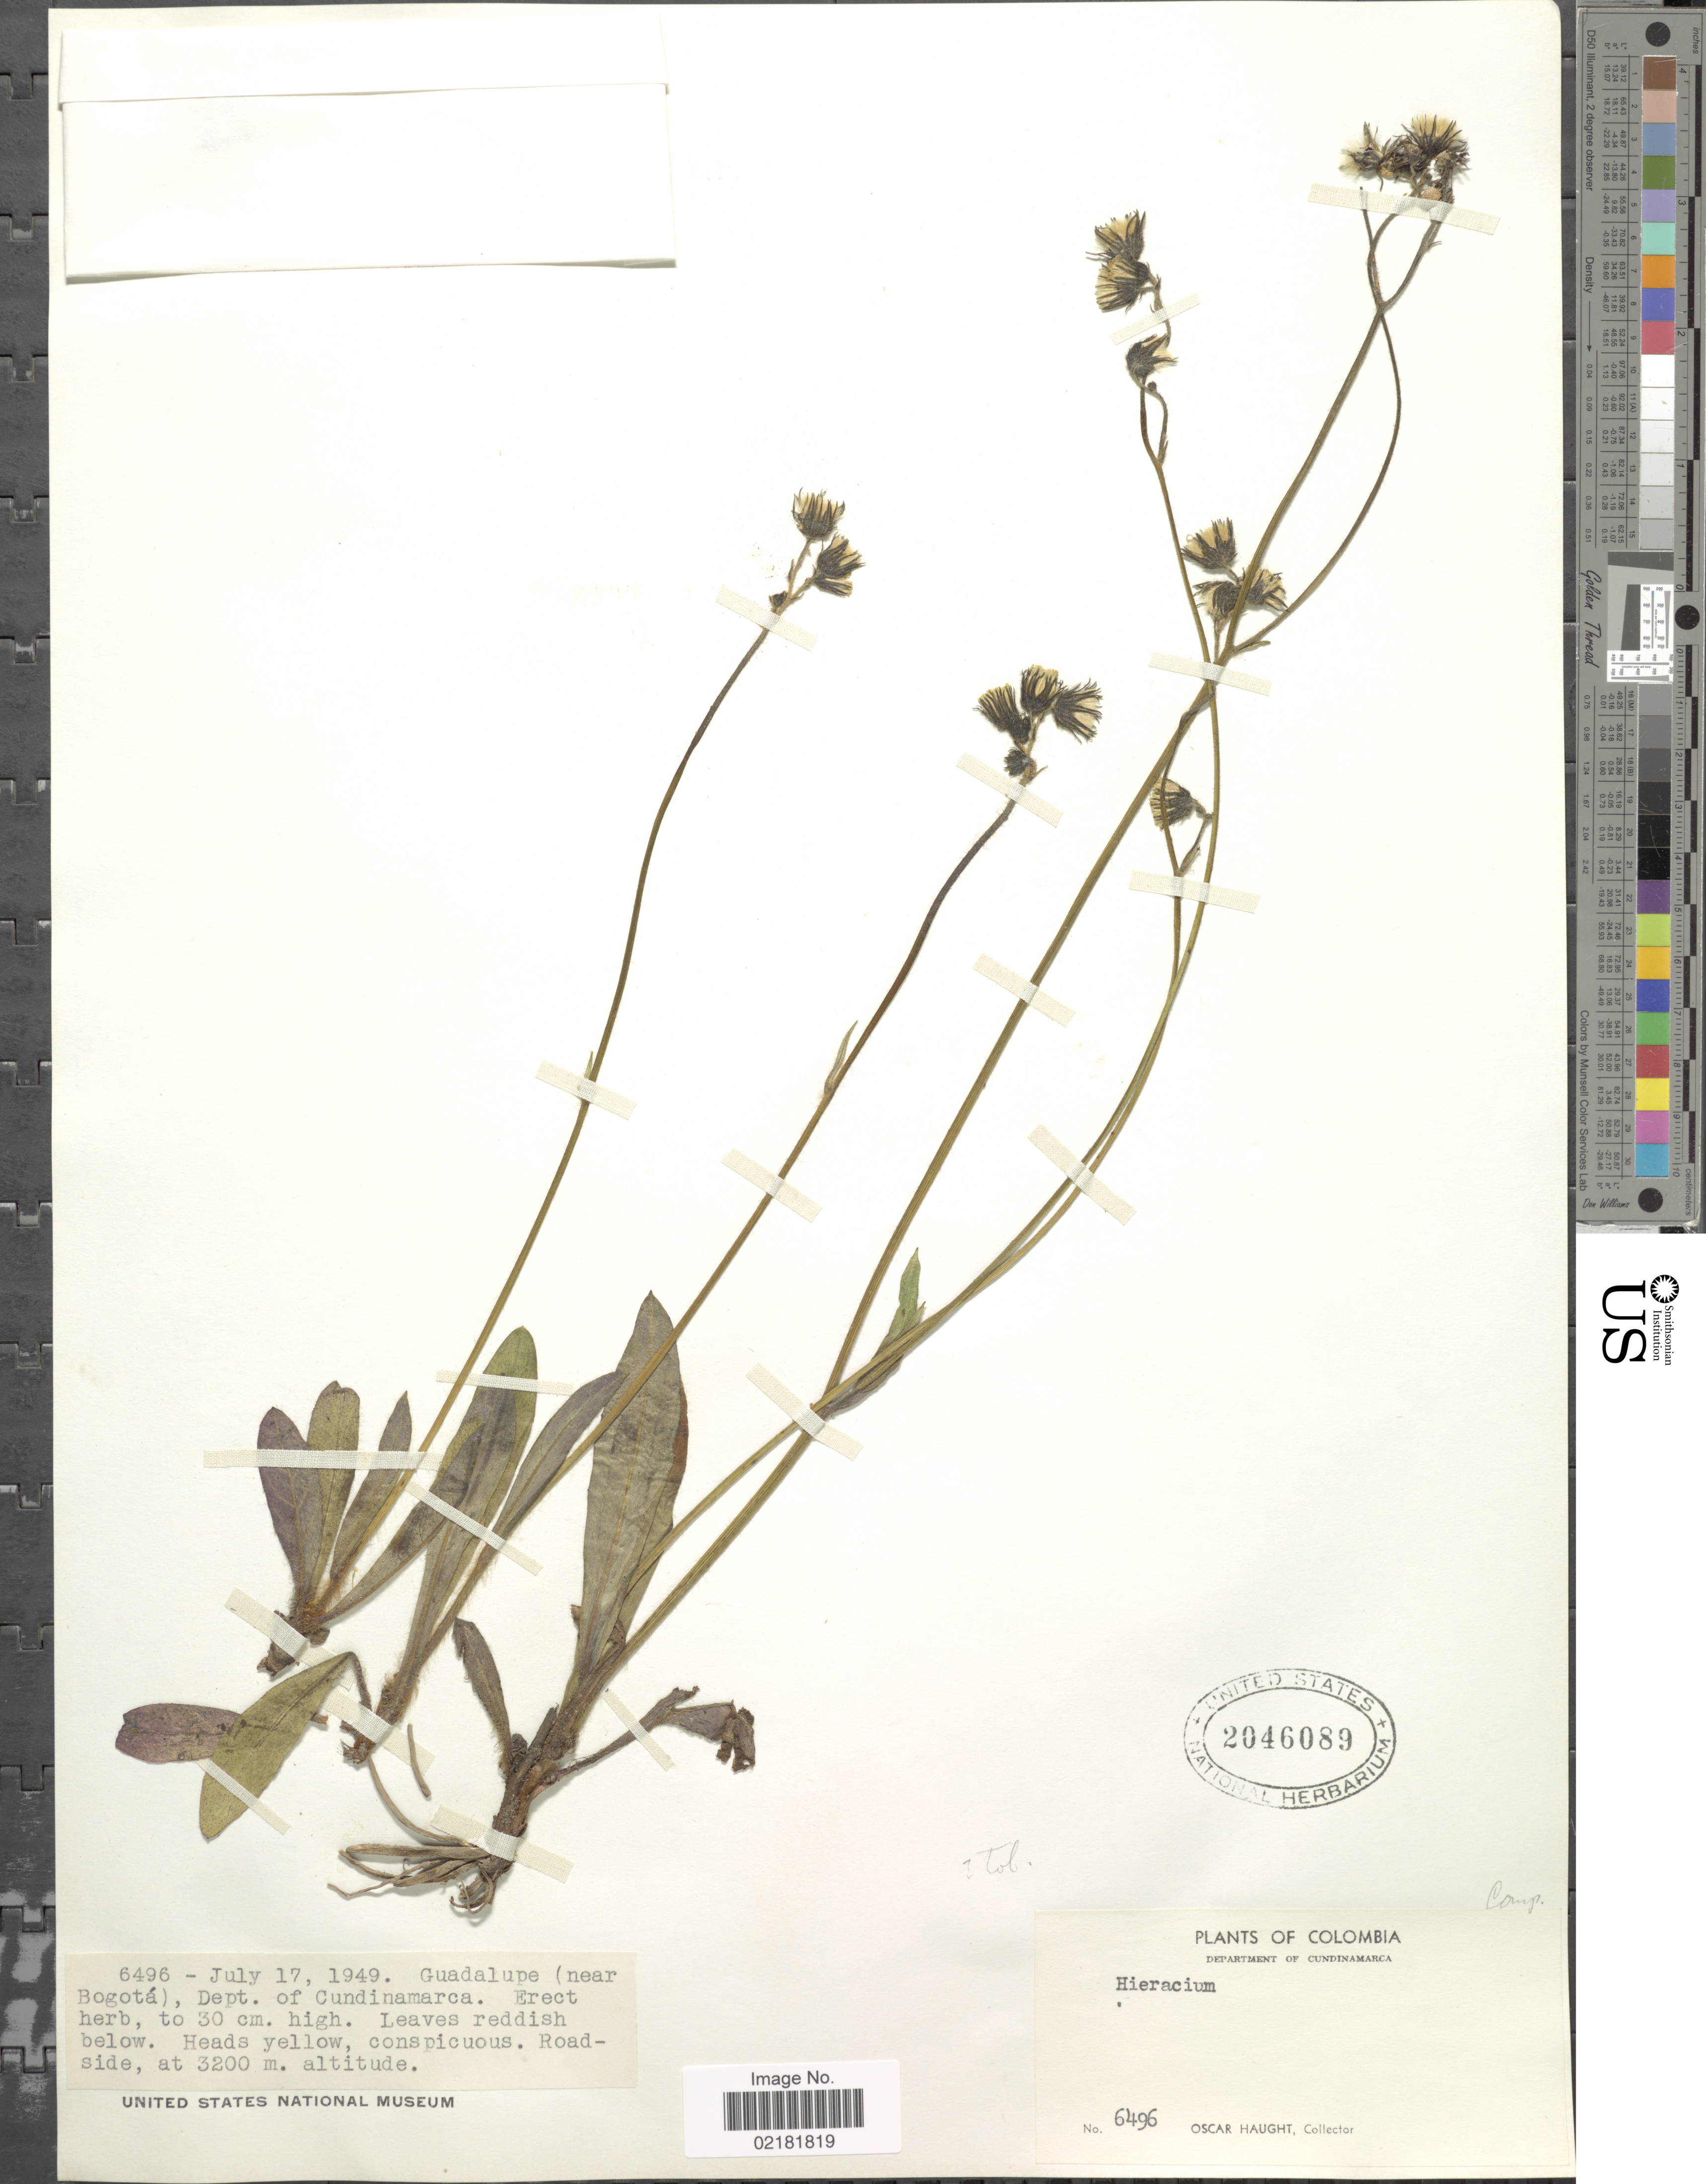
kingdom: Plantae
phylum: Tracheophyta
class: Magnoliopsida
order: Asterales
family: Asteraceae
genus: Hieracium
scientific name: Hieracium repandulare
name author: Druce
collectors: O. L. Haught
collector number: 6496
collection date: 1949-07-17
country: Colombia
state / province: Cundinamarca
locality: Guadalupe (near Bogota).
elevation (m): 3200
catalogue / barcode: US 2046089